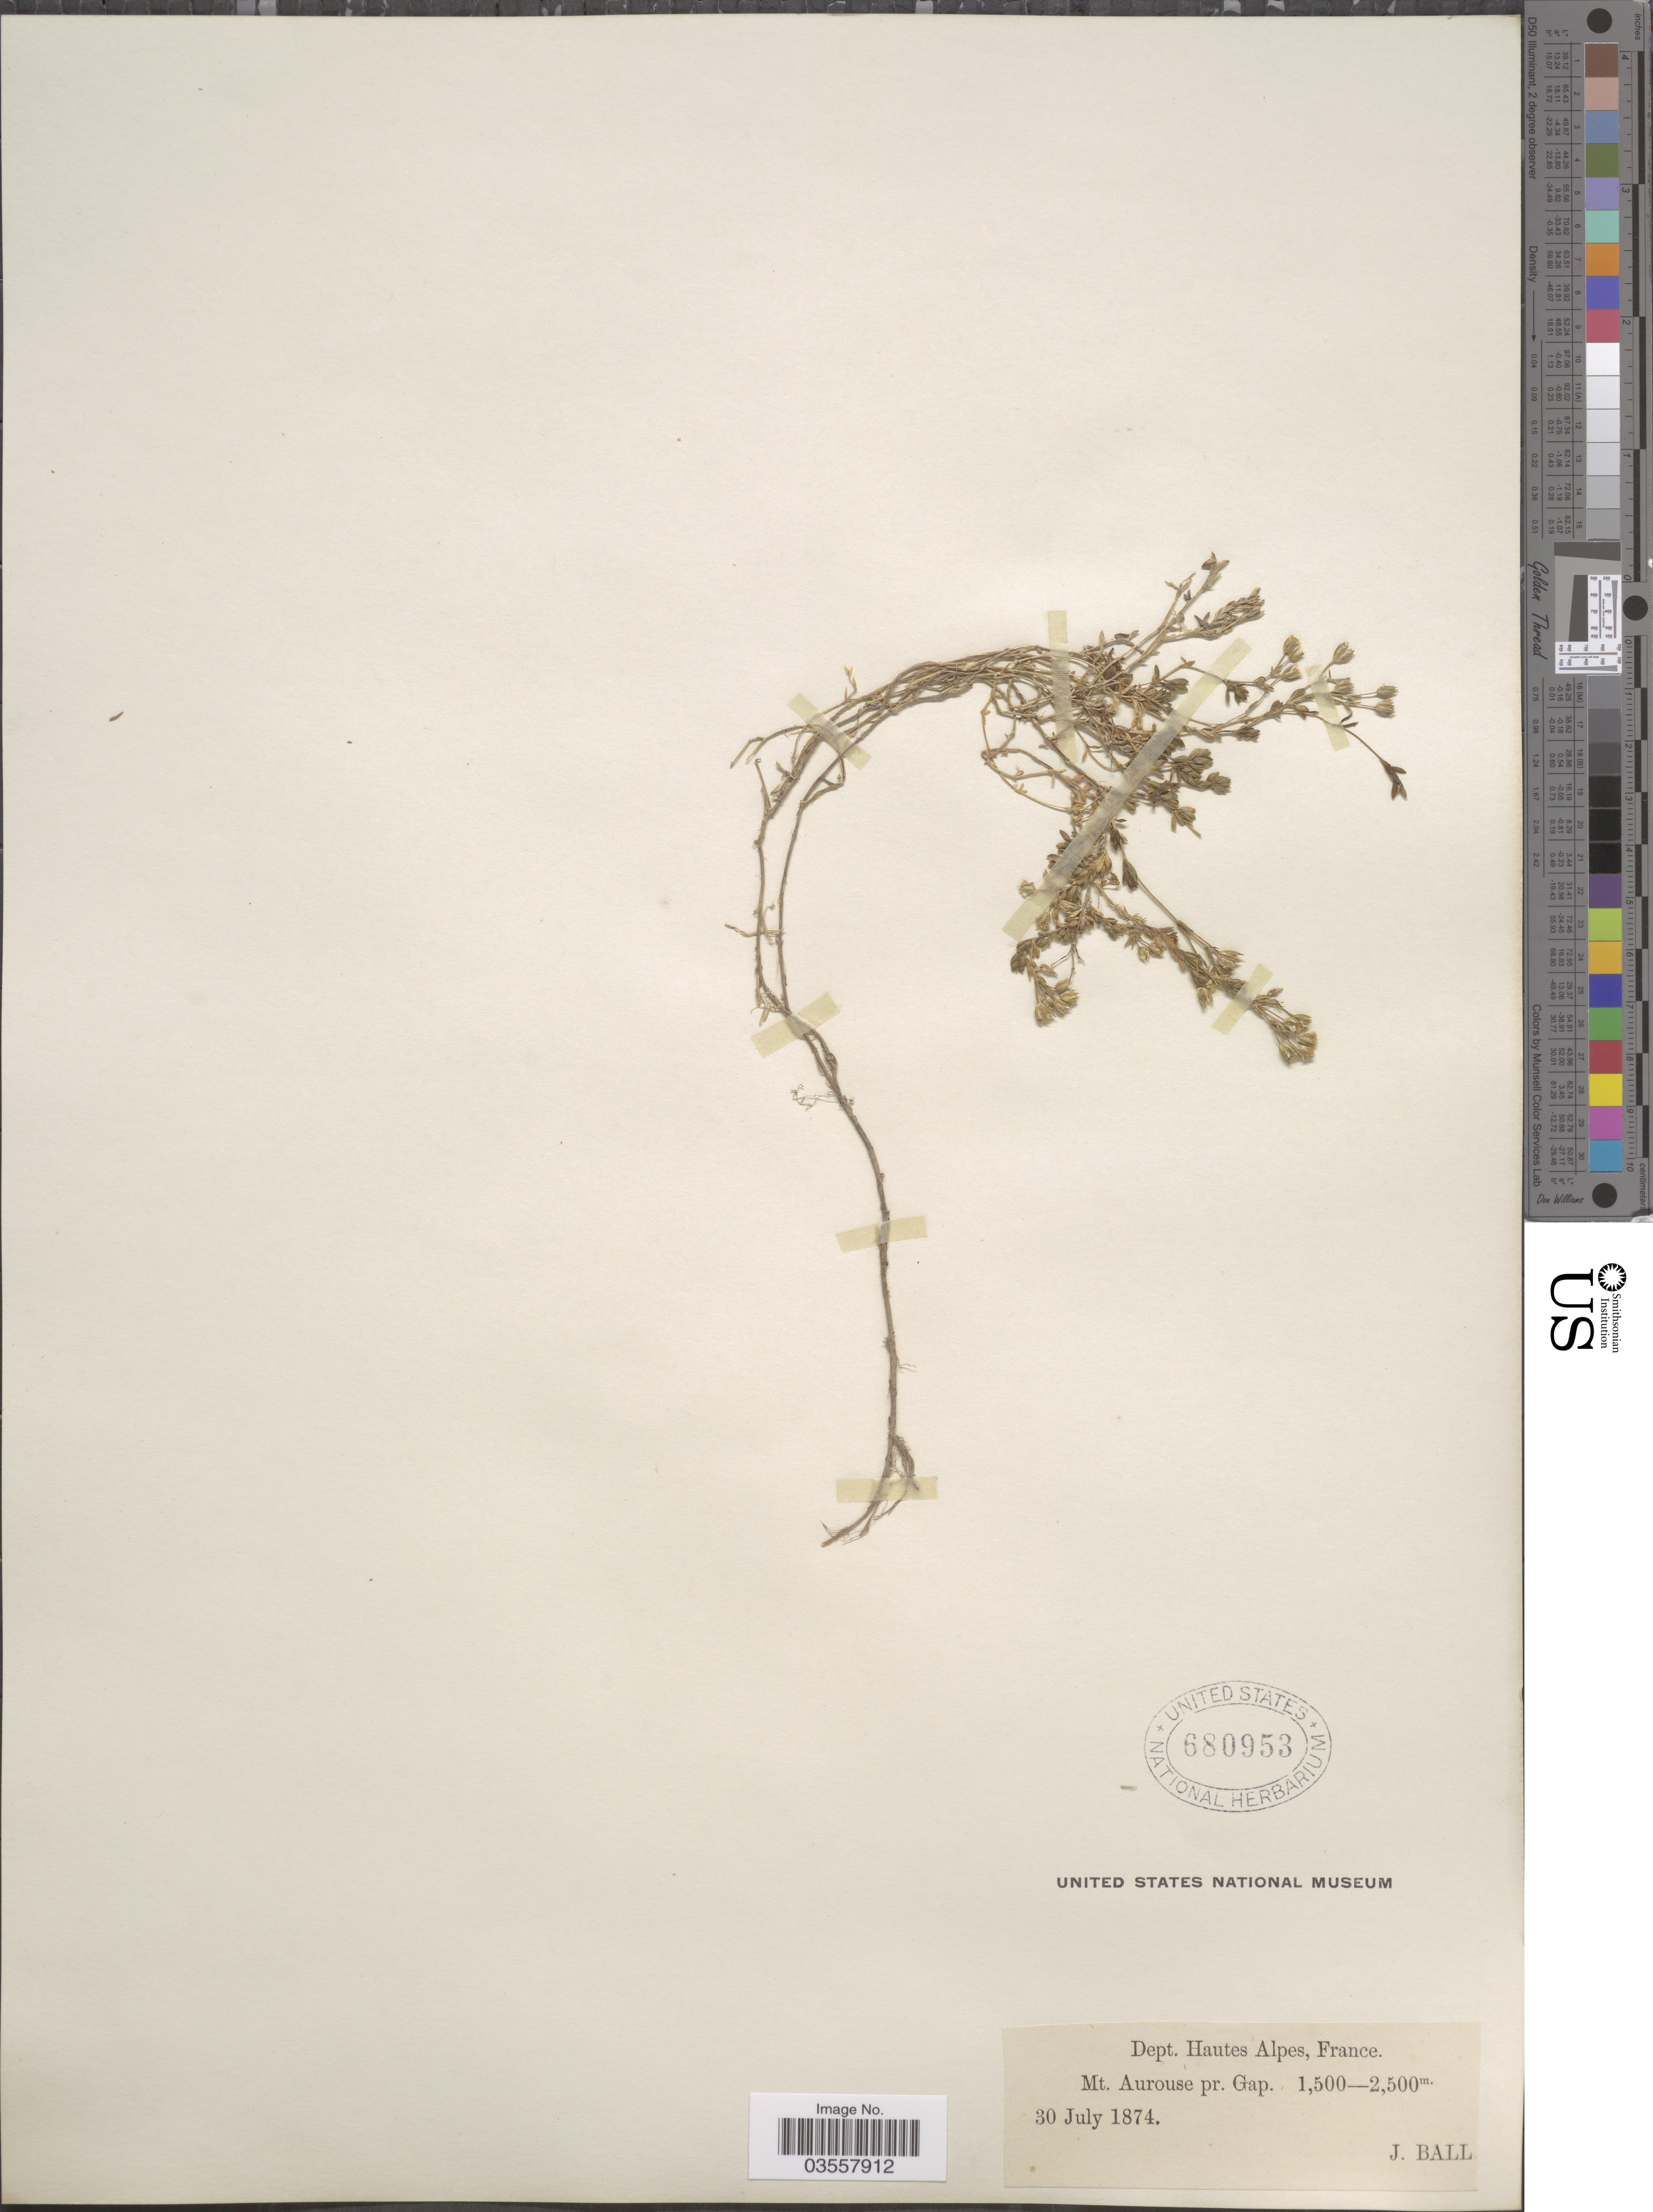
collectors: J. Ball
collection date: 1874-07-30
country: France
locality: Dept. Hautes Alpes. Mt. Aurouse pr. Gap.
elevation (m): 1500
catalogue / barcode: US 680953